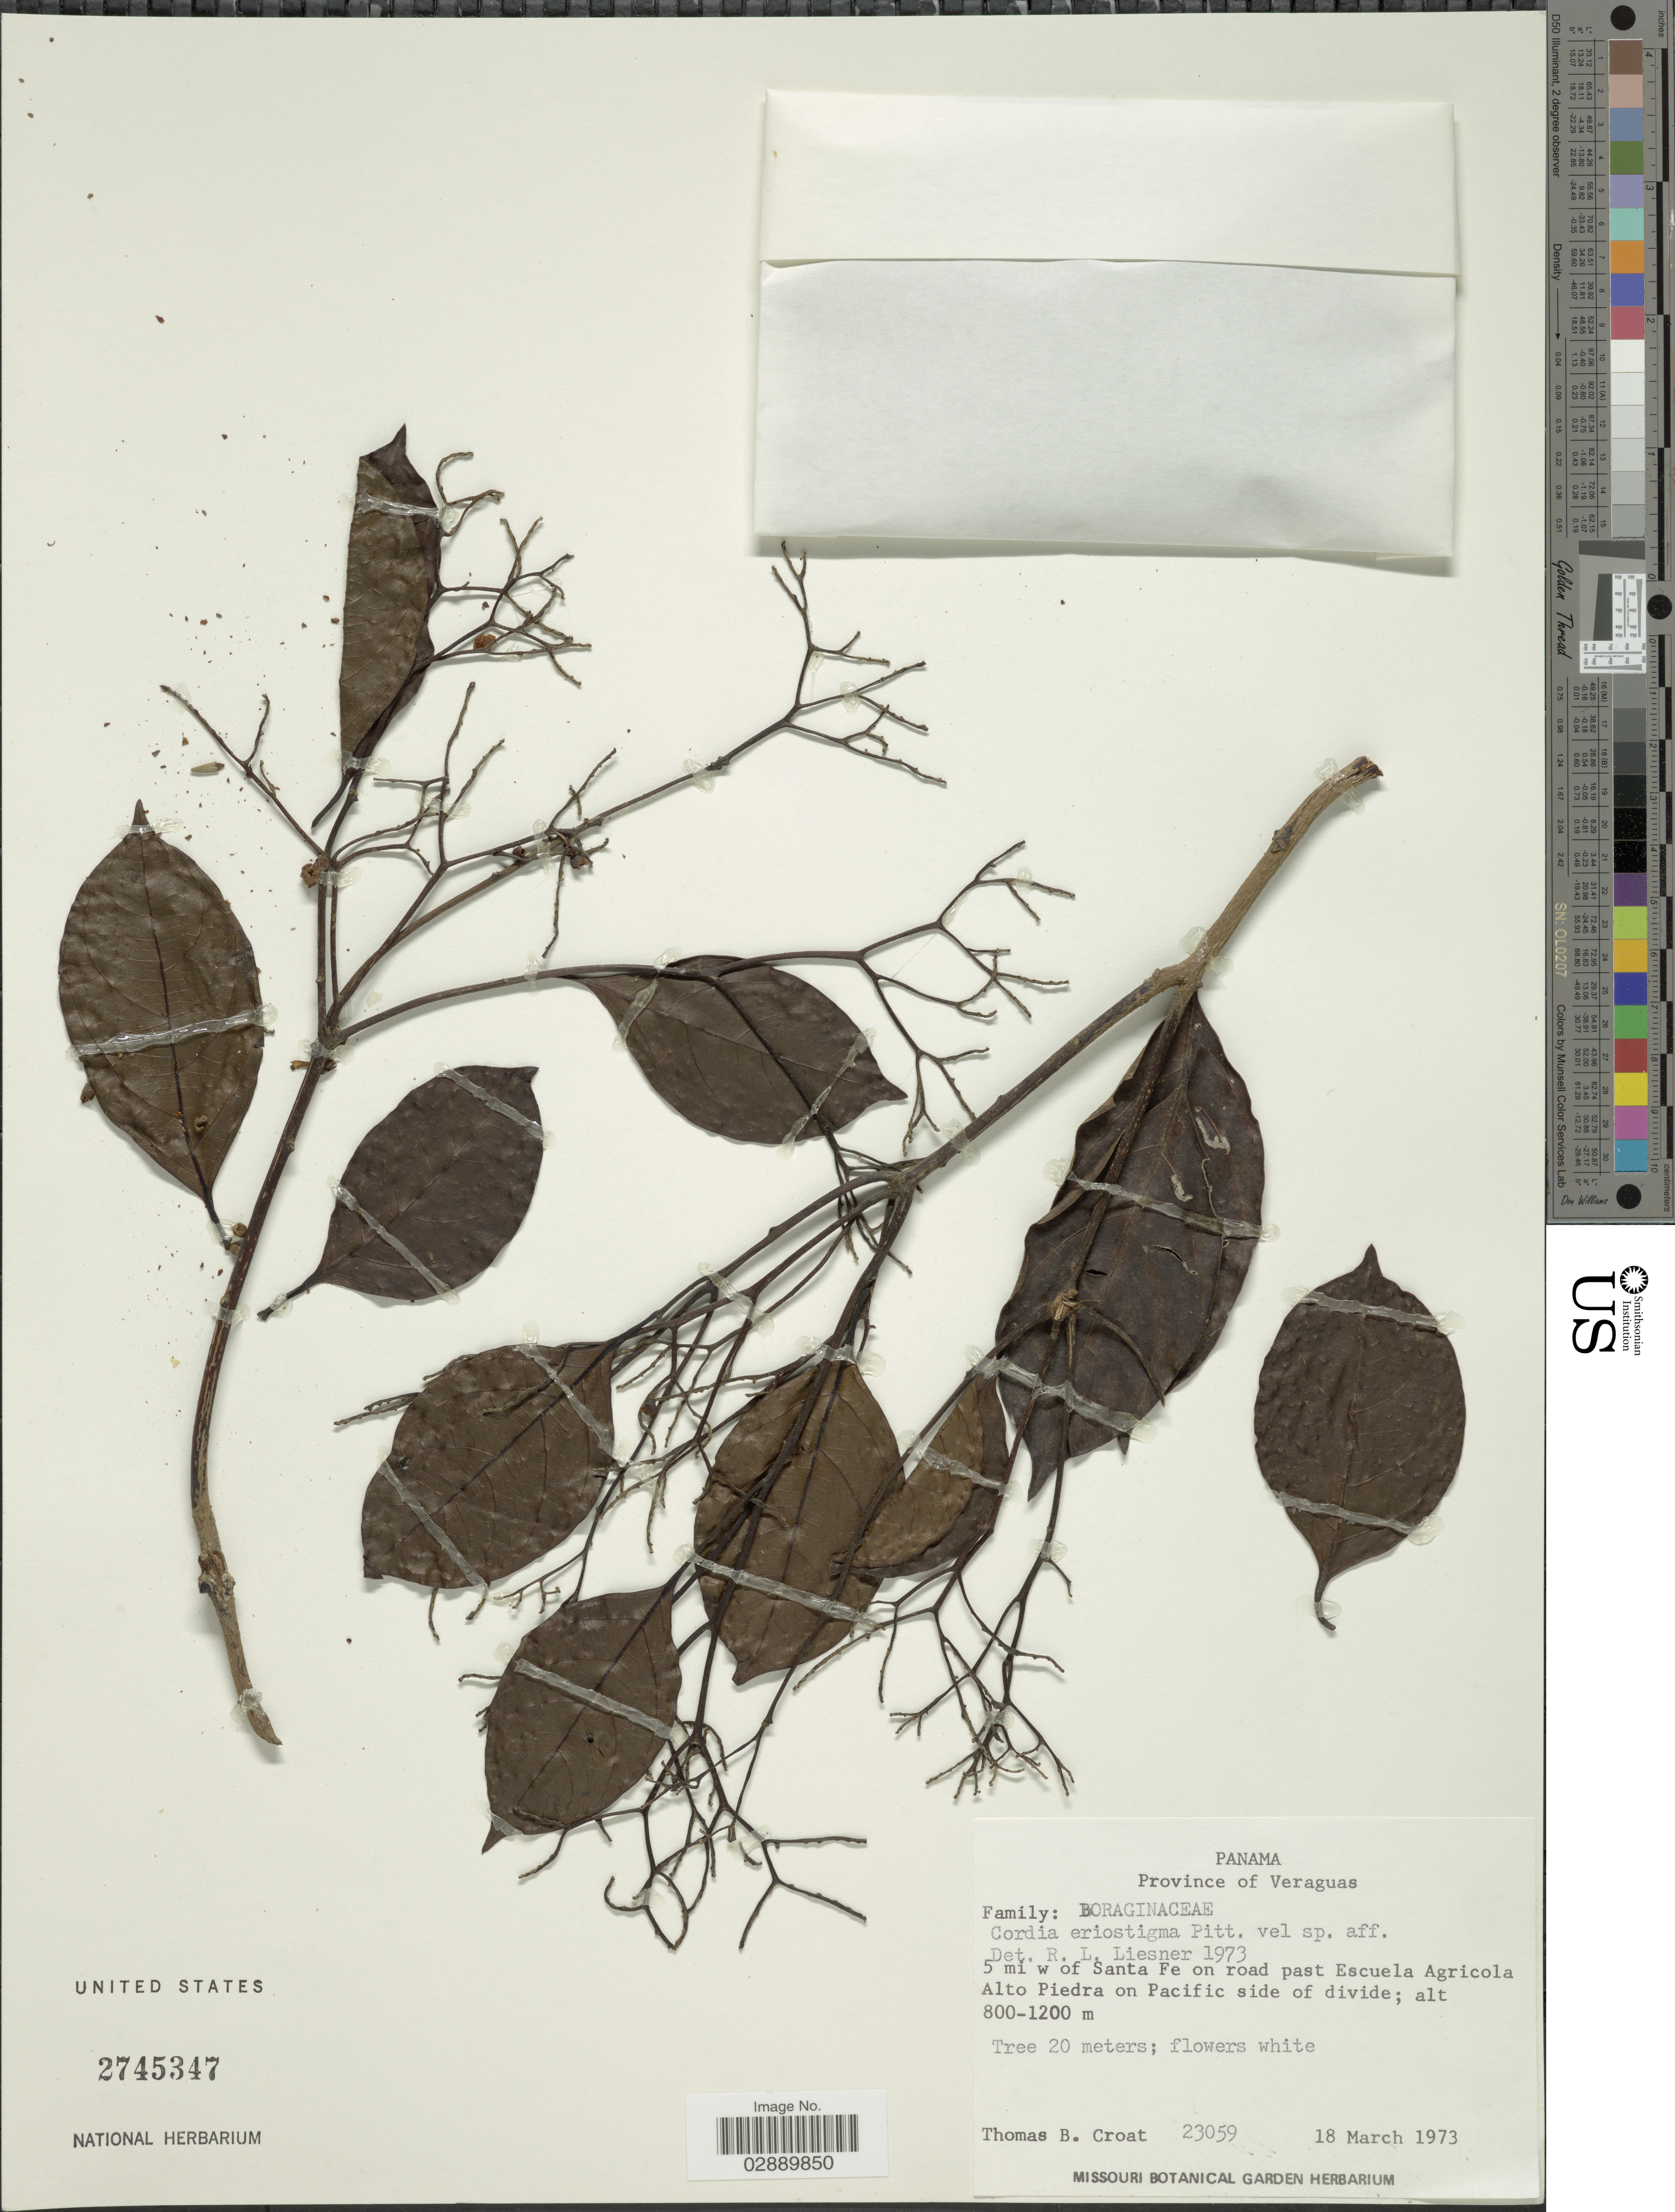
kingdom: Plantae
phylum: Tracheophyta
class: Magnoliopsida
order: Boraginales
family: Cordiaceae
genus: Cordia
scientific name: Cordia eriostigma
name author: Pittier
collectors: T. B. Croat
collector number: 23059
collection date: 1973-03-18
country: Panama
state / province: Veraguas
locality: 5 mi w of Santa Fe on road past Escuela Agricola Alto Piedra on Pacific side of divide.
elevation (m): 800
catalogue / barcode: US 2745347